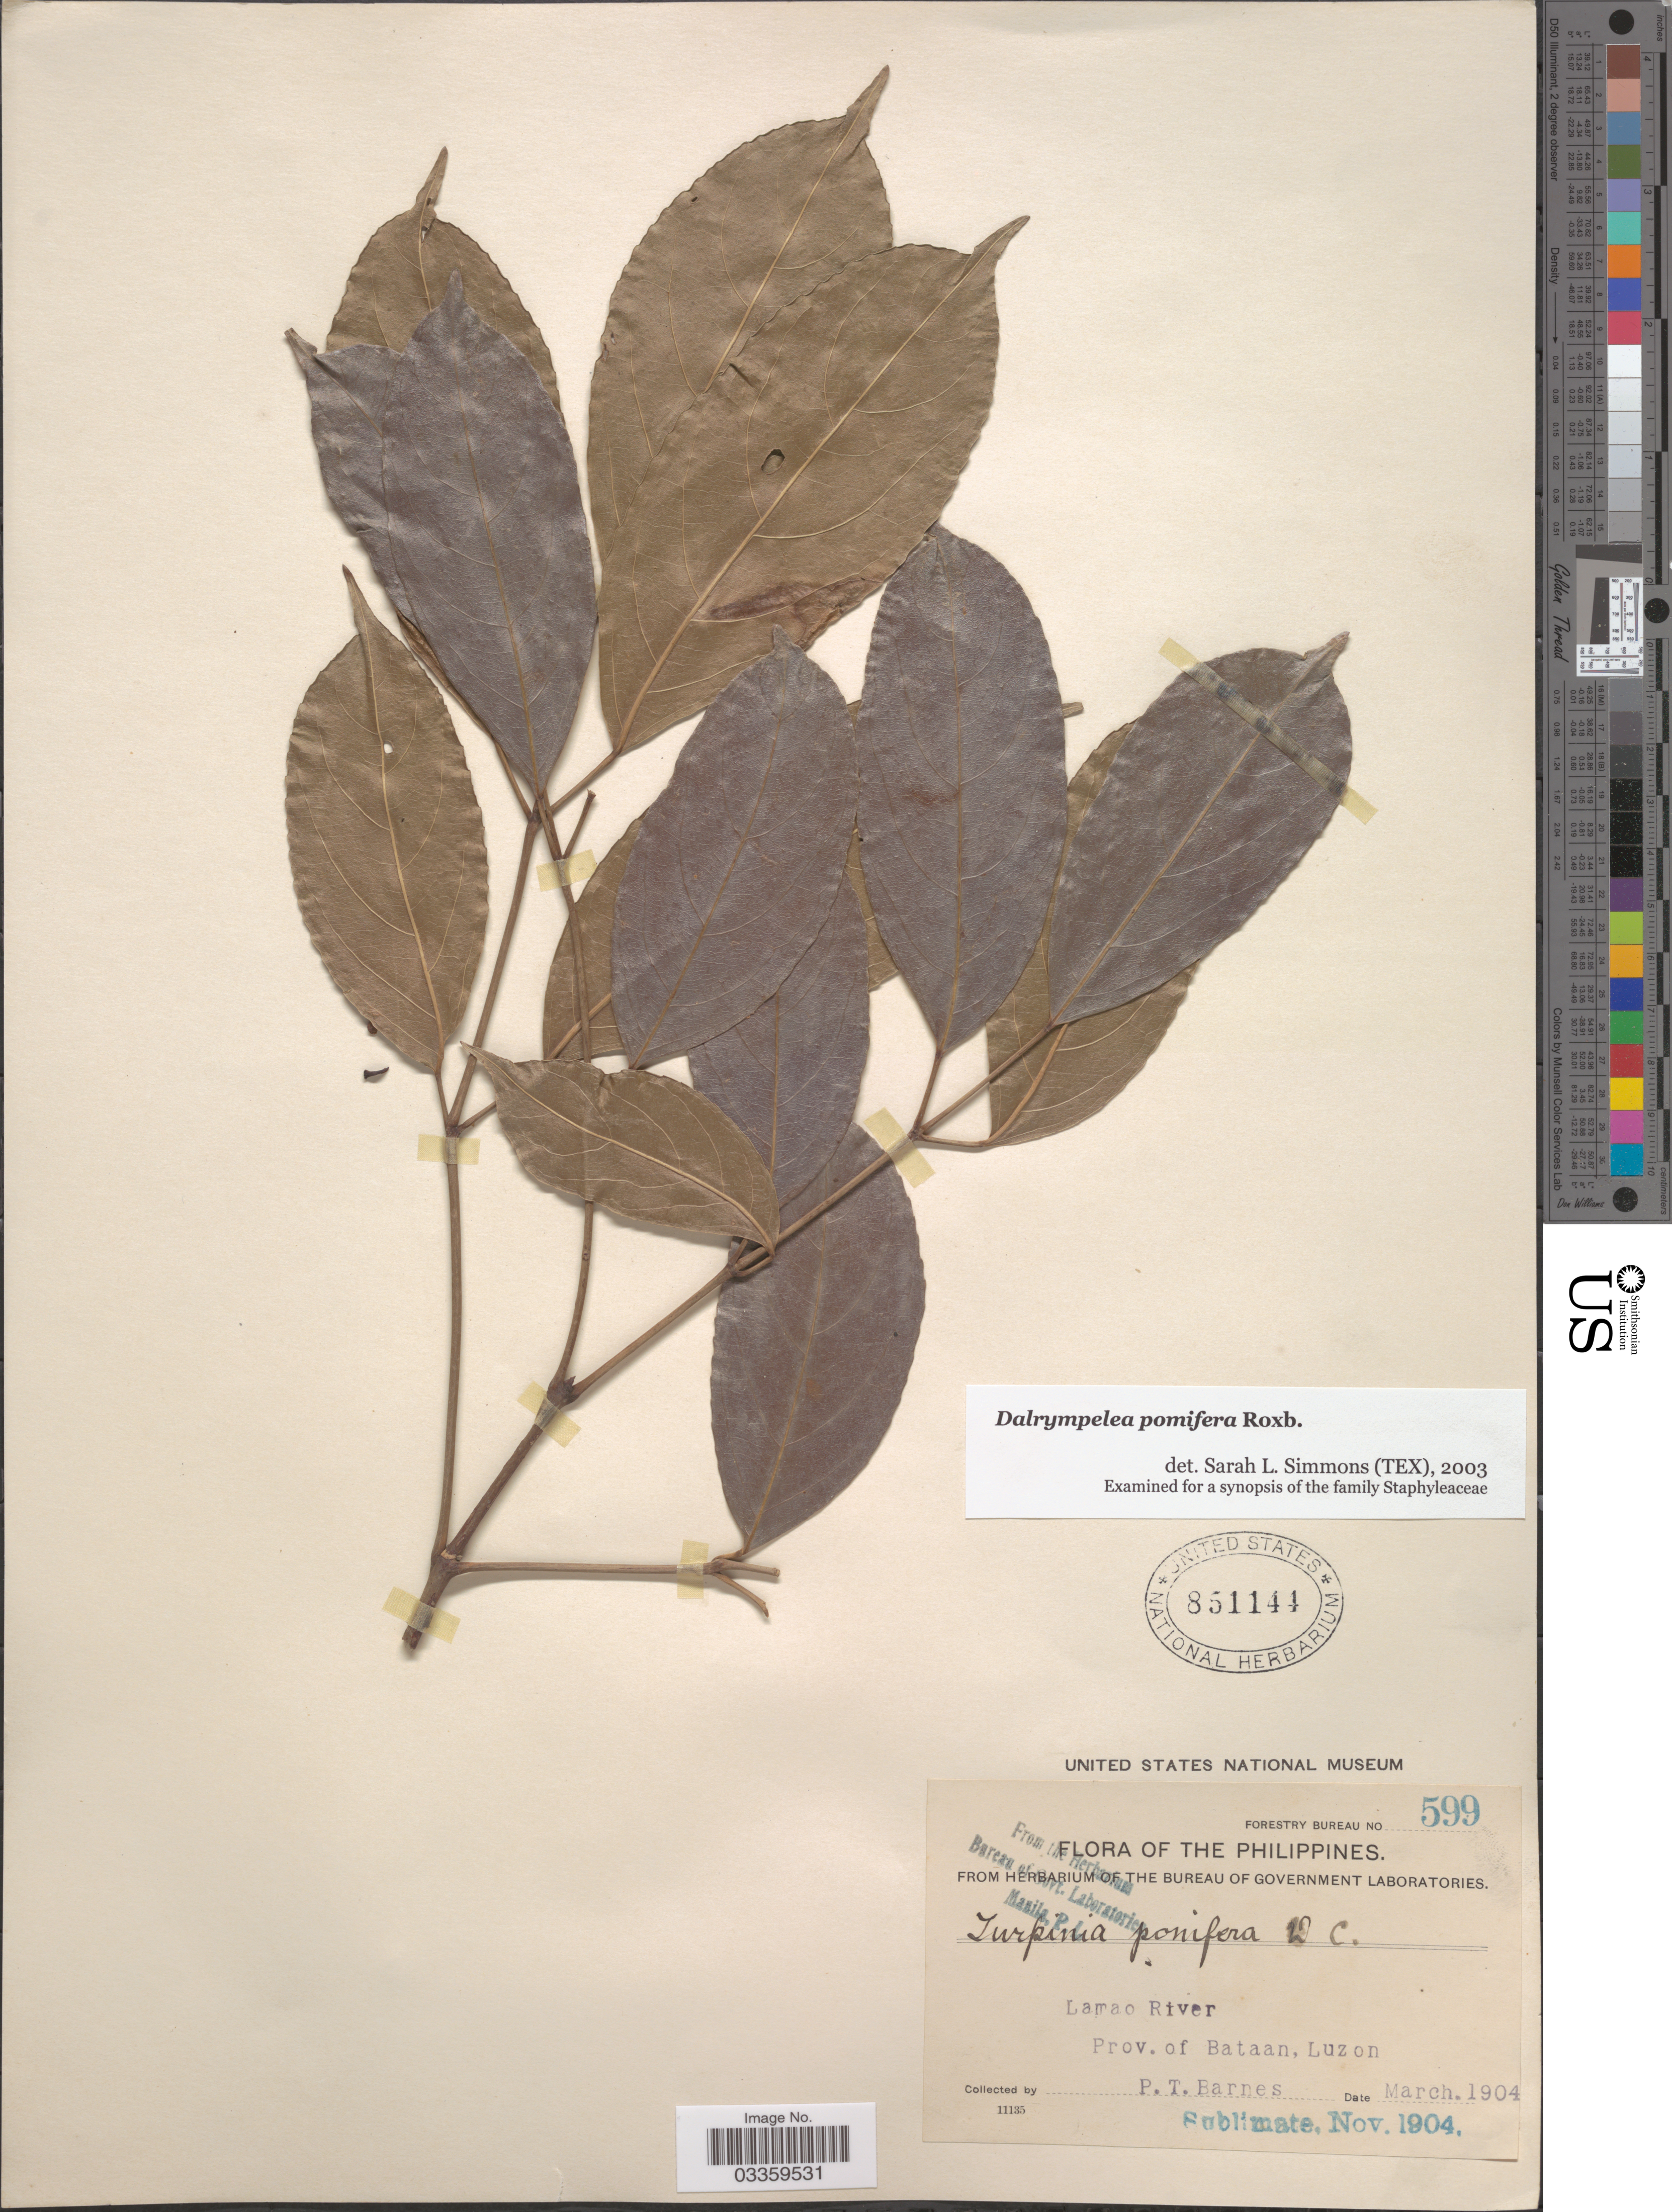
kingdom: Plantae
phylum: Tracheophyta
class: Magnoliopsida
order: Crossosomatales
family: Staphyleaceae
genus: Dalrympelea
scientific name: Dalrympelea pomifera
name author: Roxb.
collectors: P. Barnes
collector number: Forestry Bureau 599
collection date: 1904-03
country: Philippines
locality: Lamao River. Prov. of Bataan, Luzon.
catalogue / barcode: US 851144